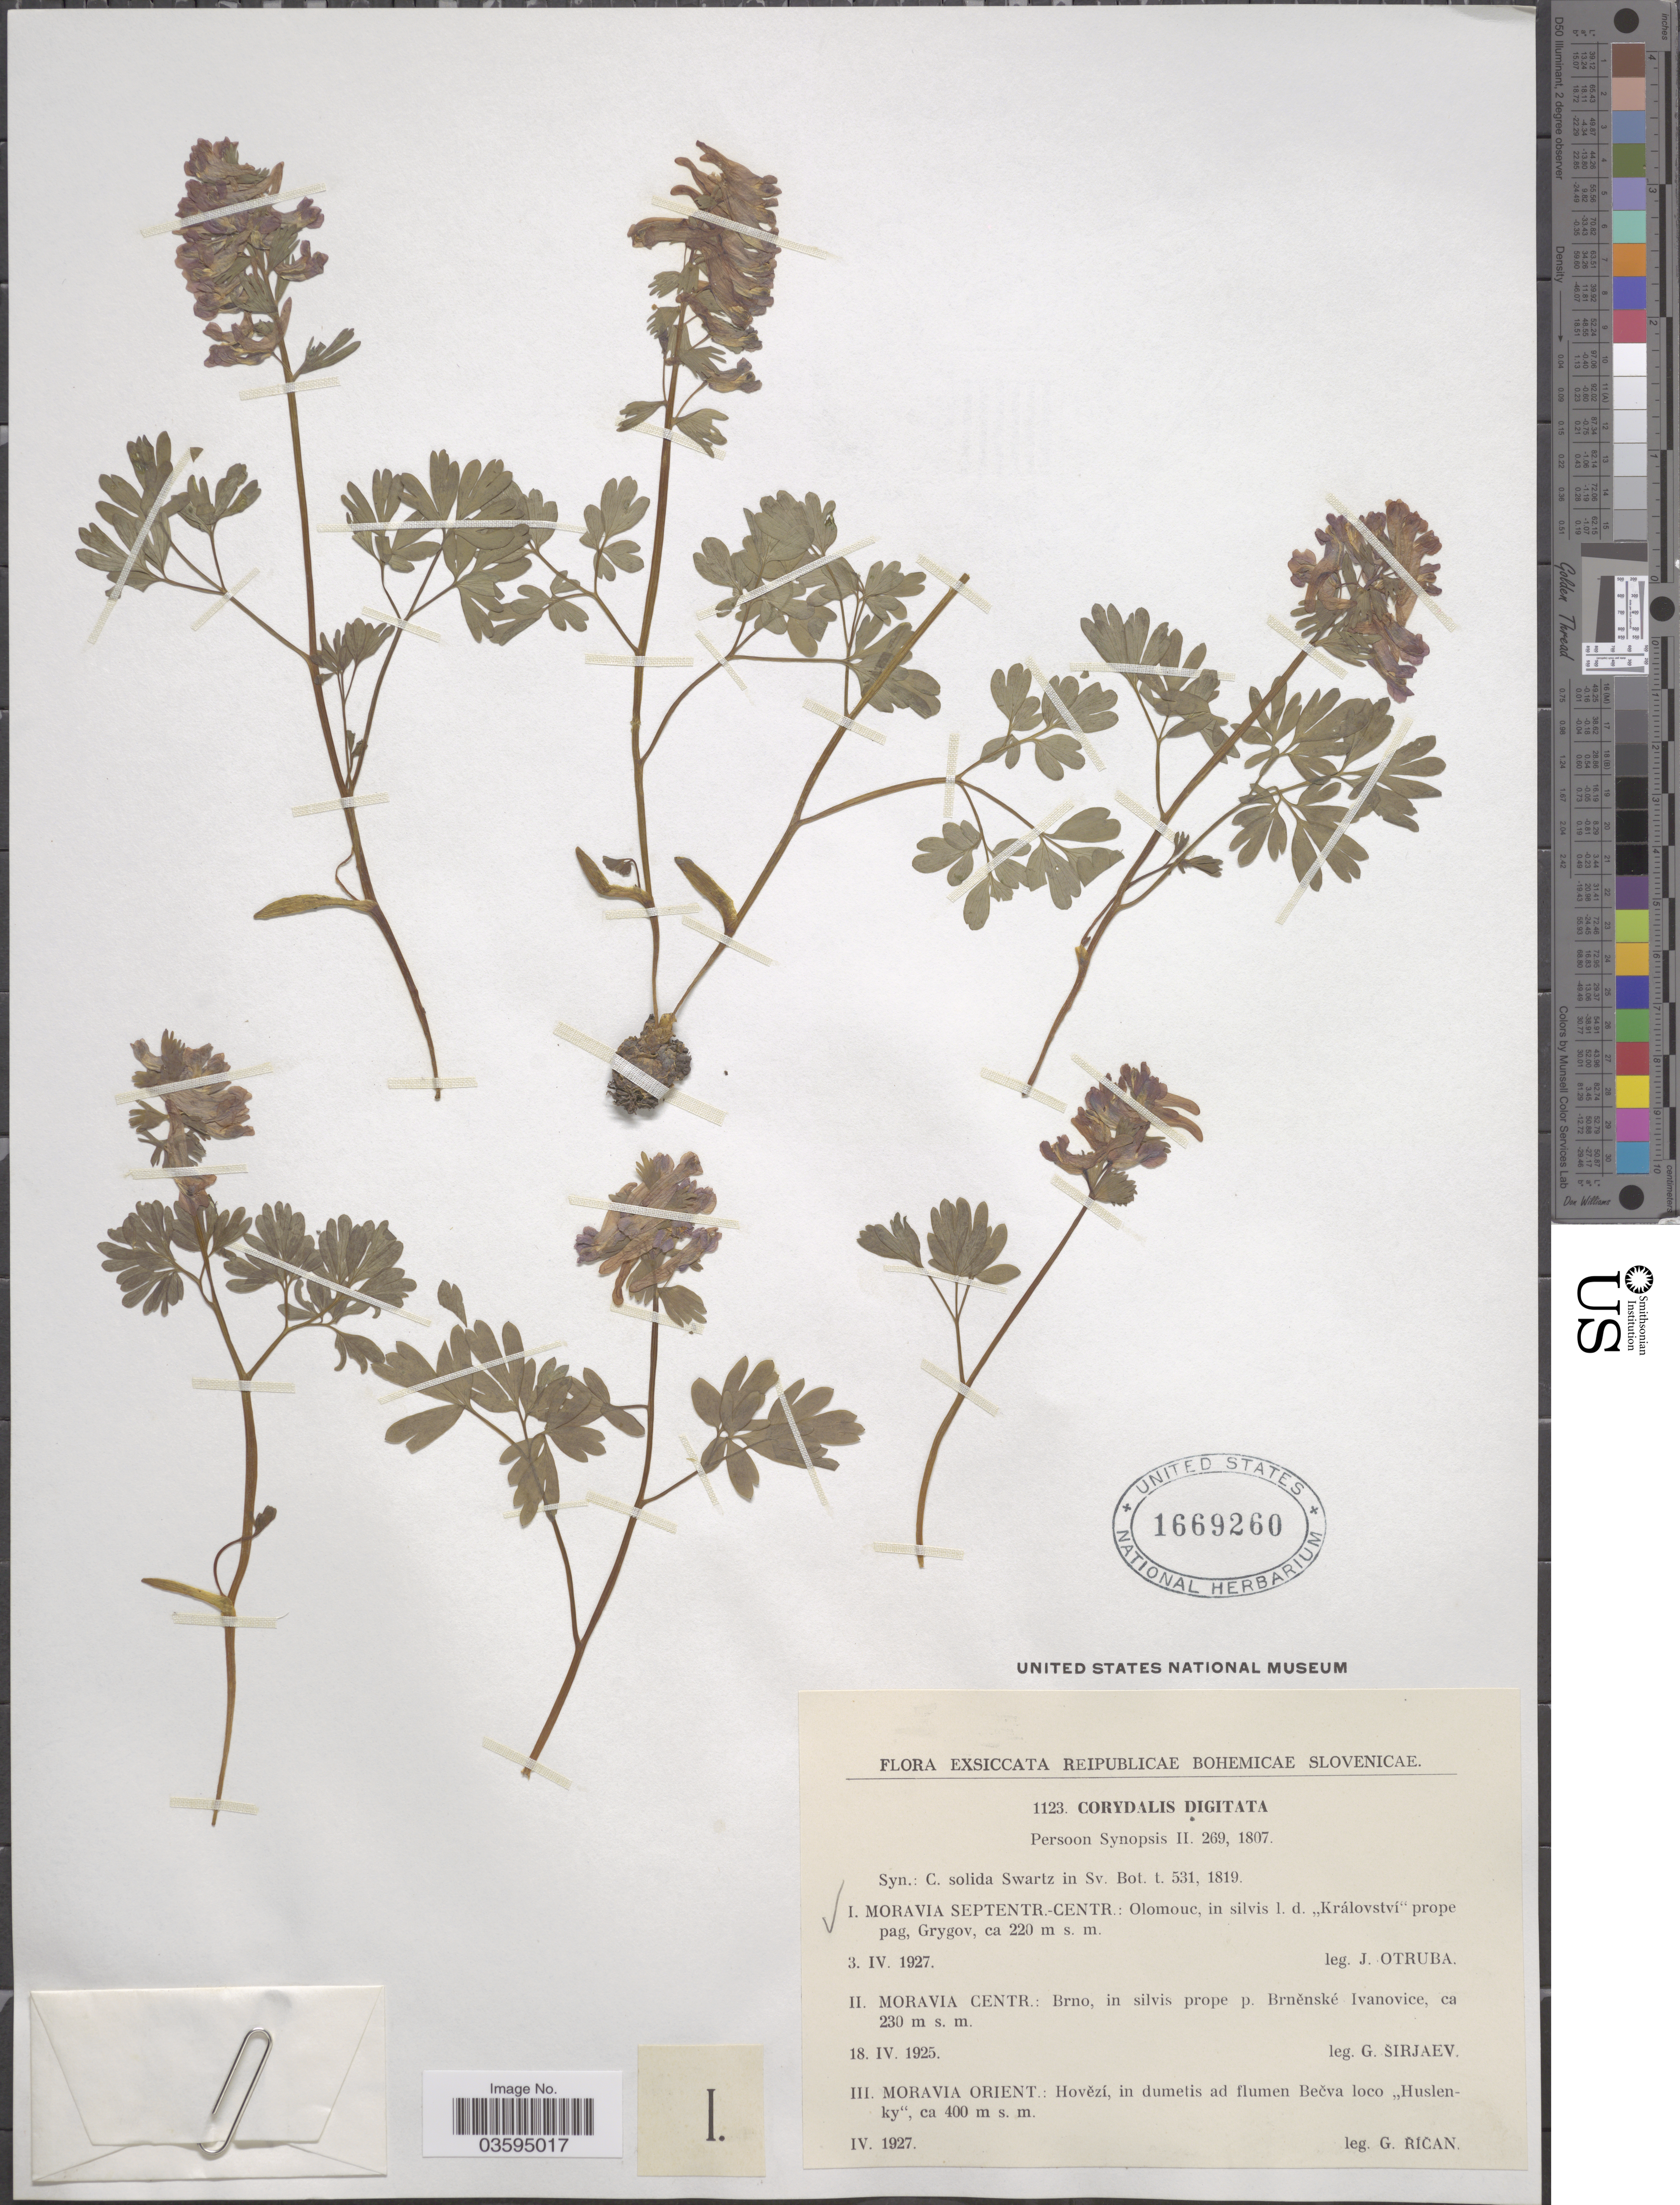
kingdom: Plantae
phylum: Tracheophyta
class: Magnoliopsida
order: Ranunculales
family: Papaveraceae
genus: Corydalis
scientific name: Corydalis digitata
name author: Pers.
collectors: J. Otruba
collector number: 1123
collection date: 1927-04-03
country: Czechia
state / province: Olomouc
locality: Reipublicae Bohemicae Slovenicae. Moravia Septentr.-Centr.: Olomouc, in silvis l. d. "Království" prope pag, Grygov.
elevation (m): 220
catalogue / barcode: US 1669260